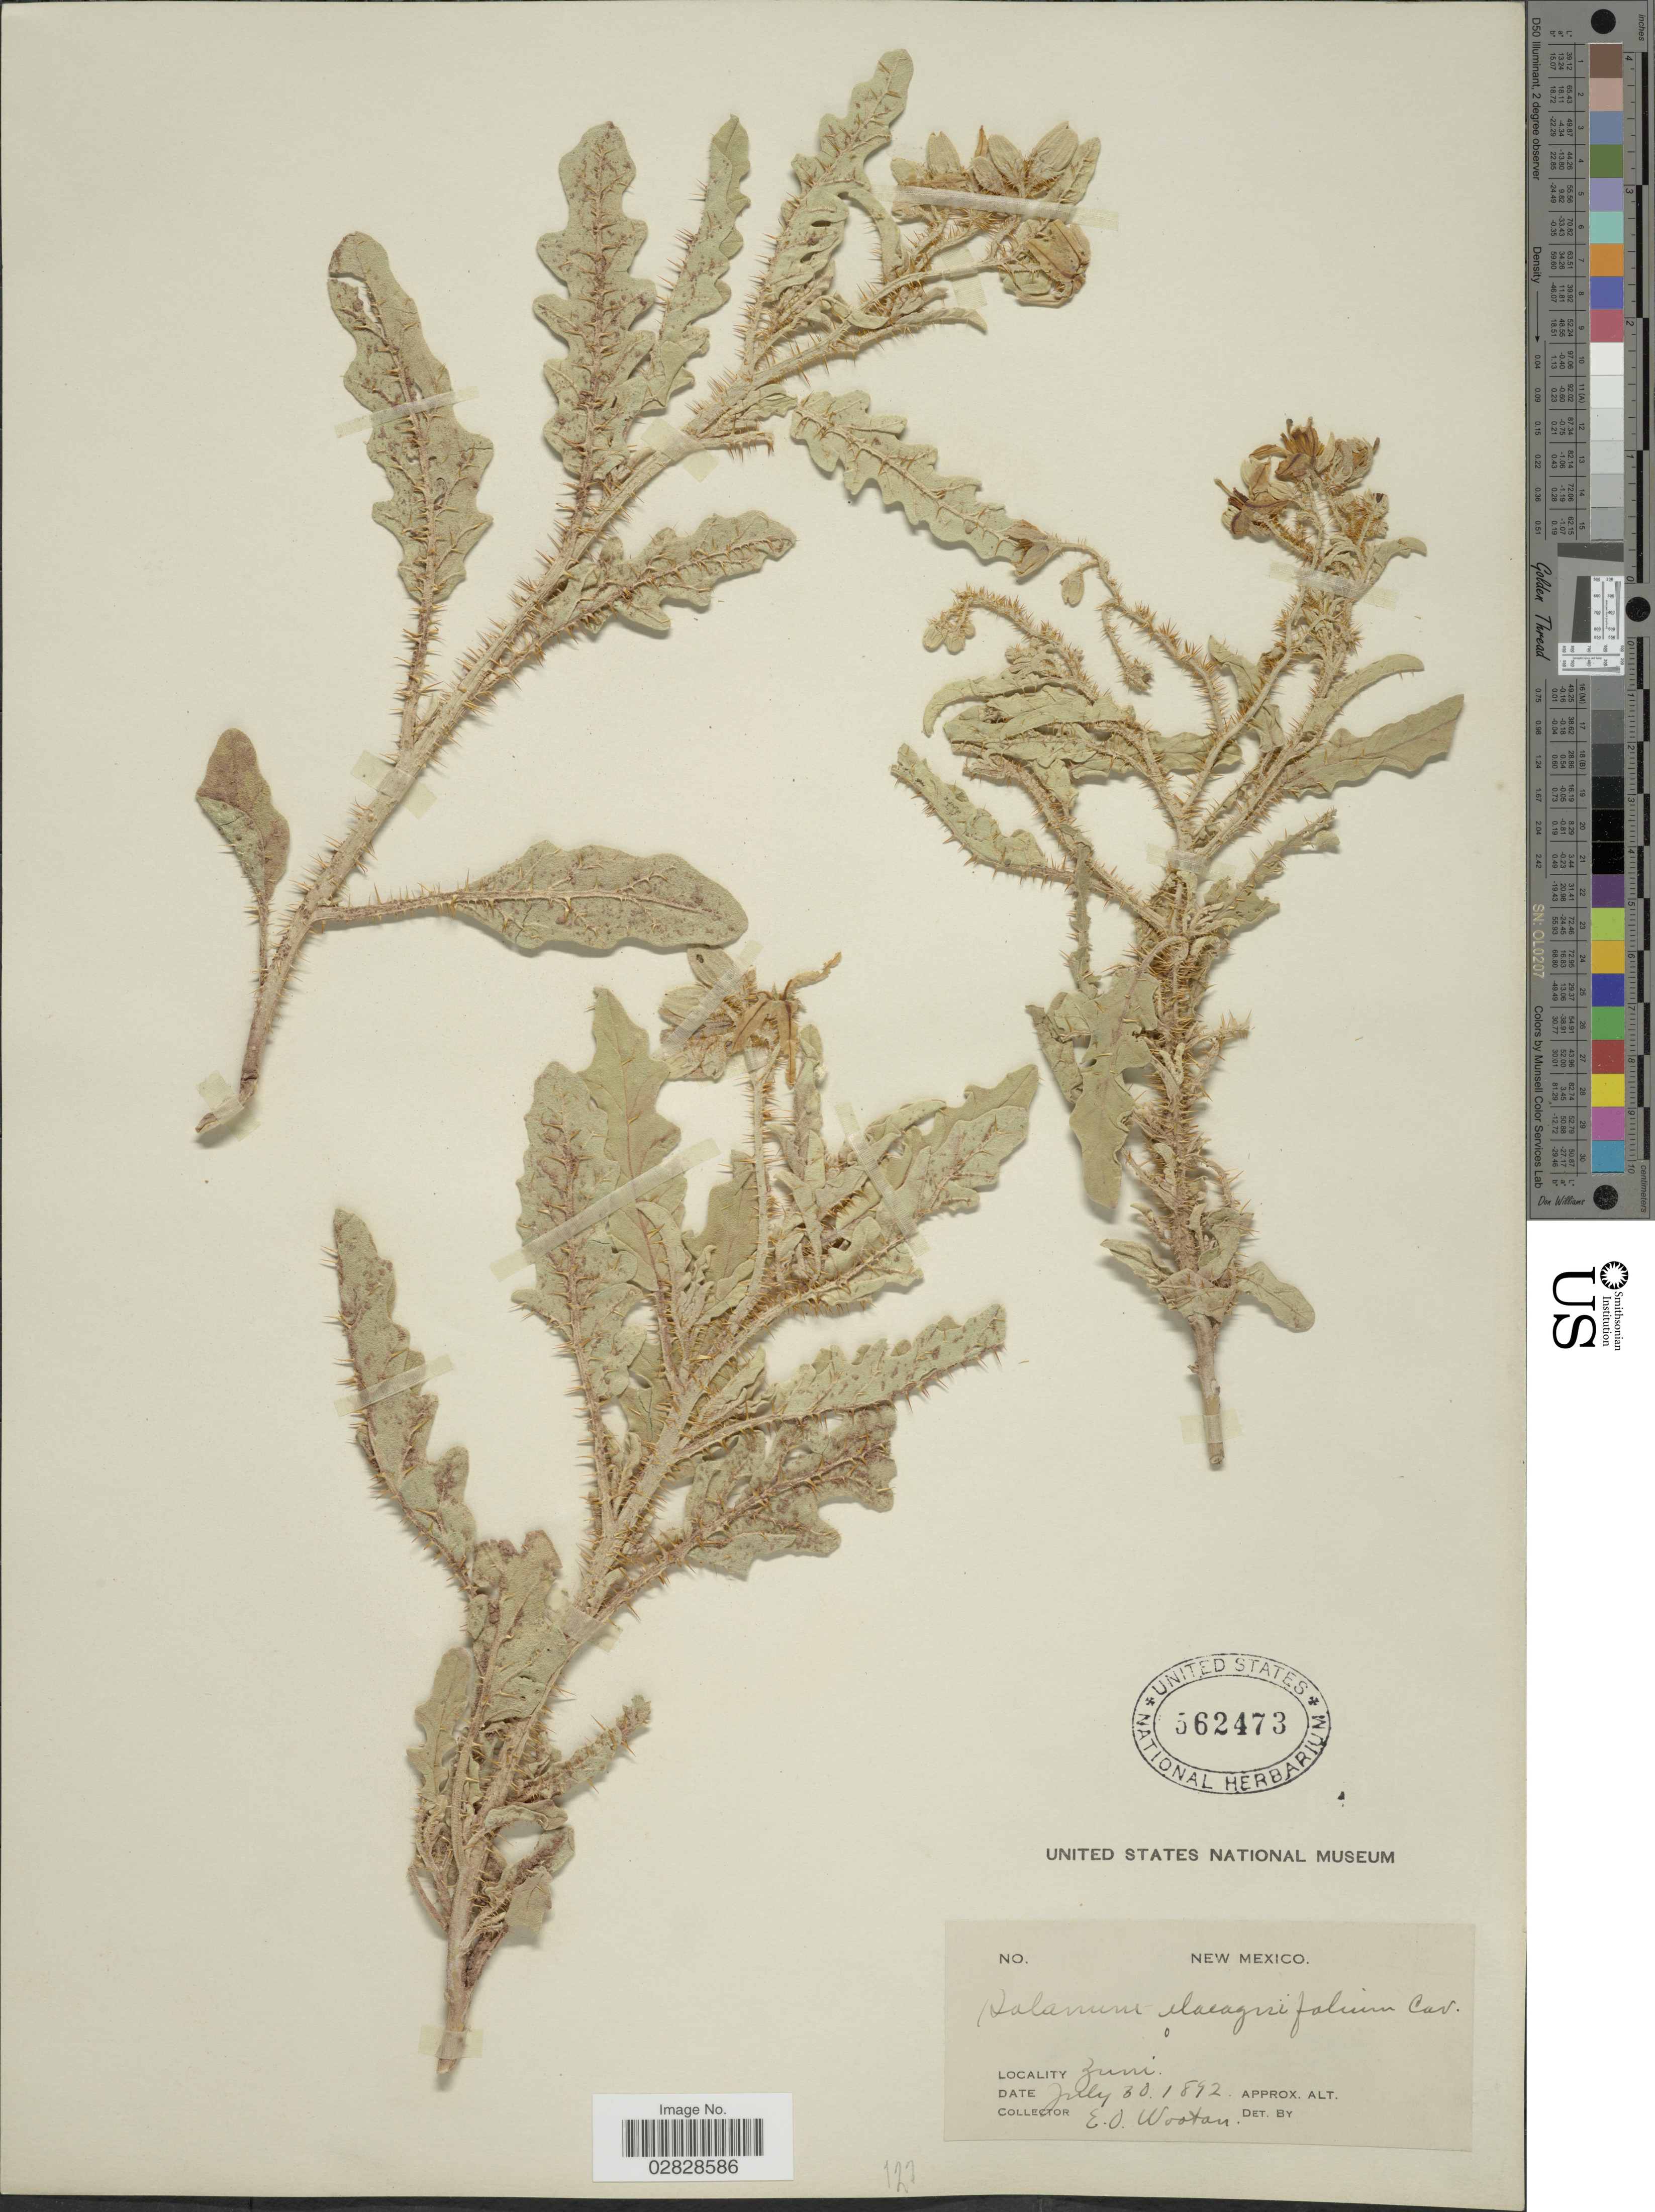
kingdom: Plantae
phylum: Tracheophyta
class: Magnoliopsida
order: Solanales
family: Solanaceae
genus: Solanum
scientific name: Solanum elaeagnifolium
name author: Cav.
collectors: E. O. Wooton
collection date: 1892-07-30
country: United States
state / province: New Mexico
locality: Zuni.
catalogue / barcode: US 562472